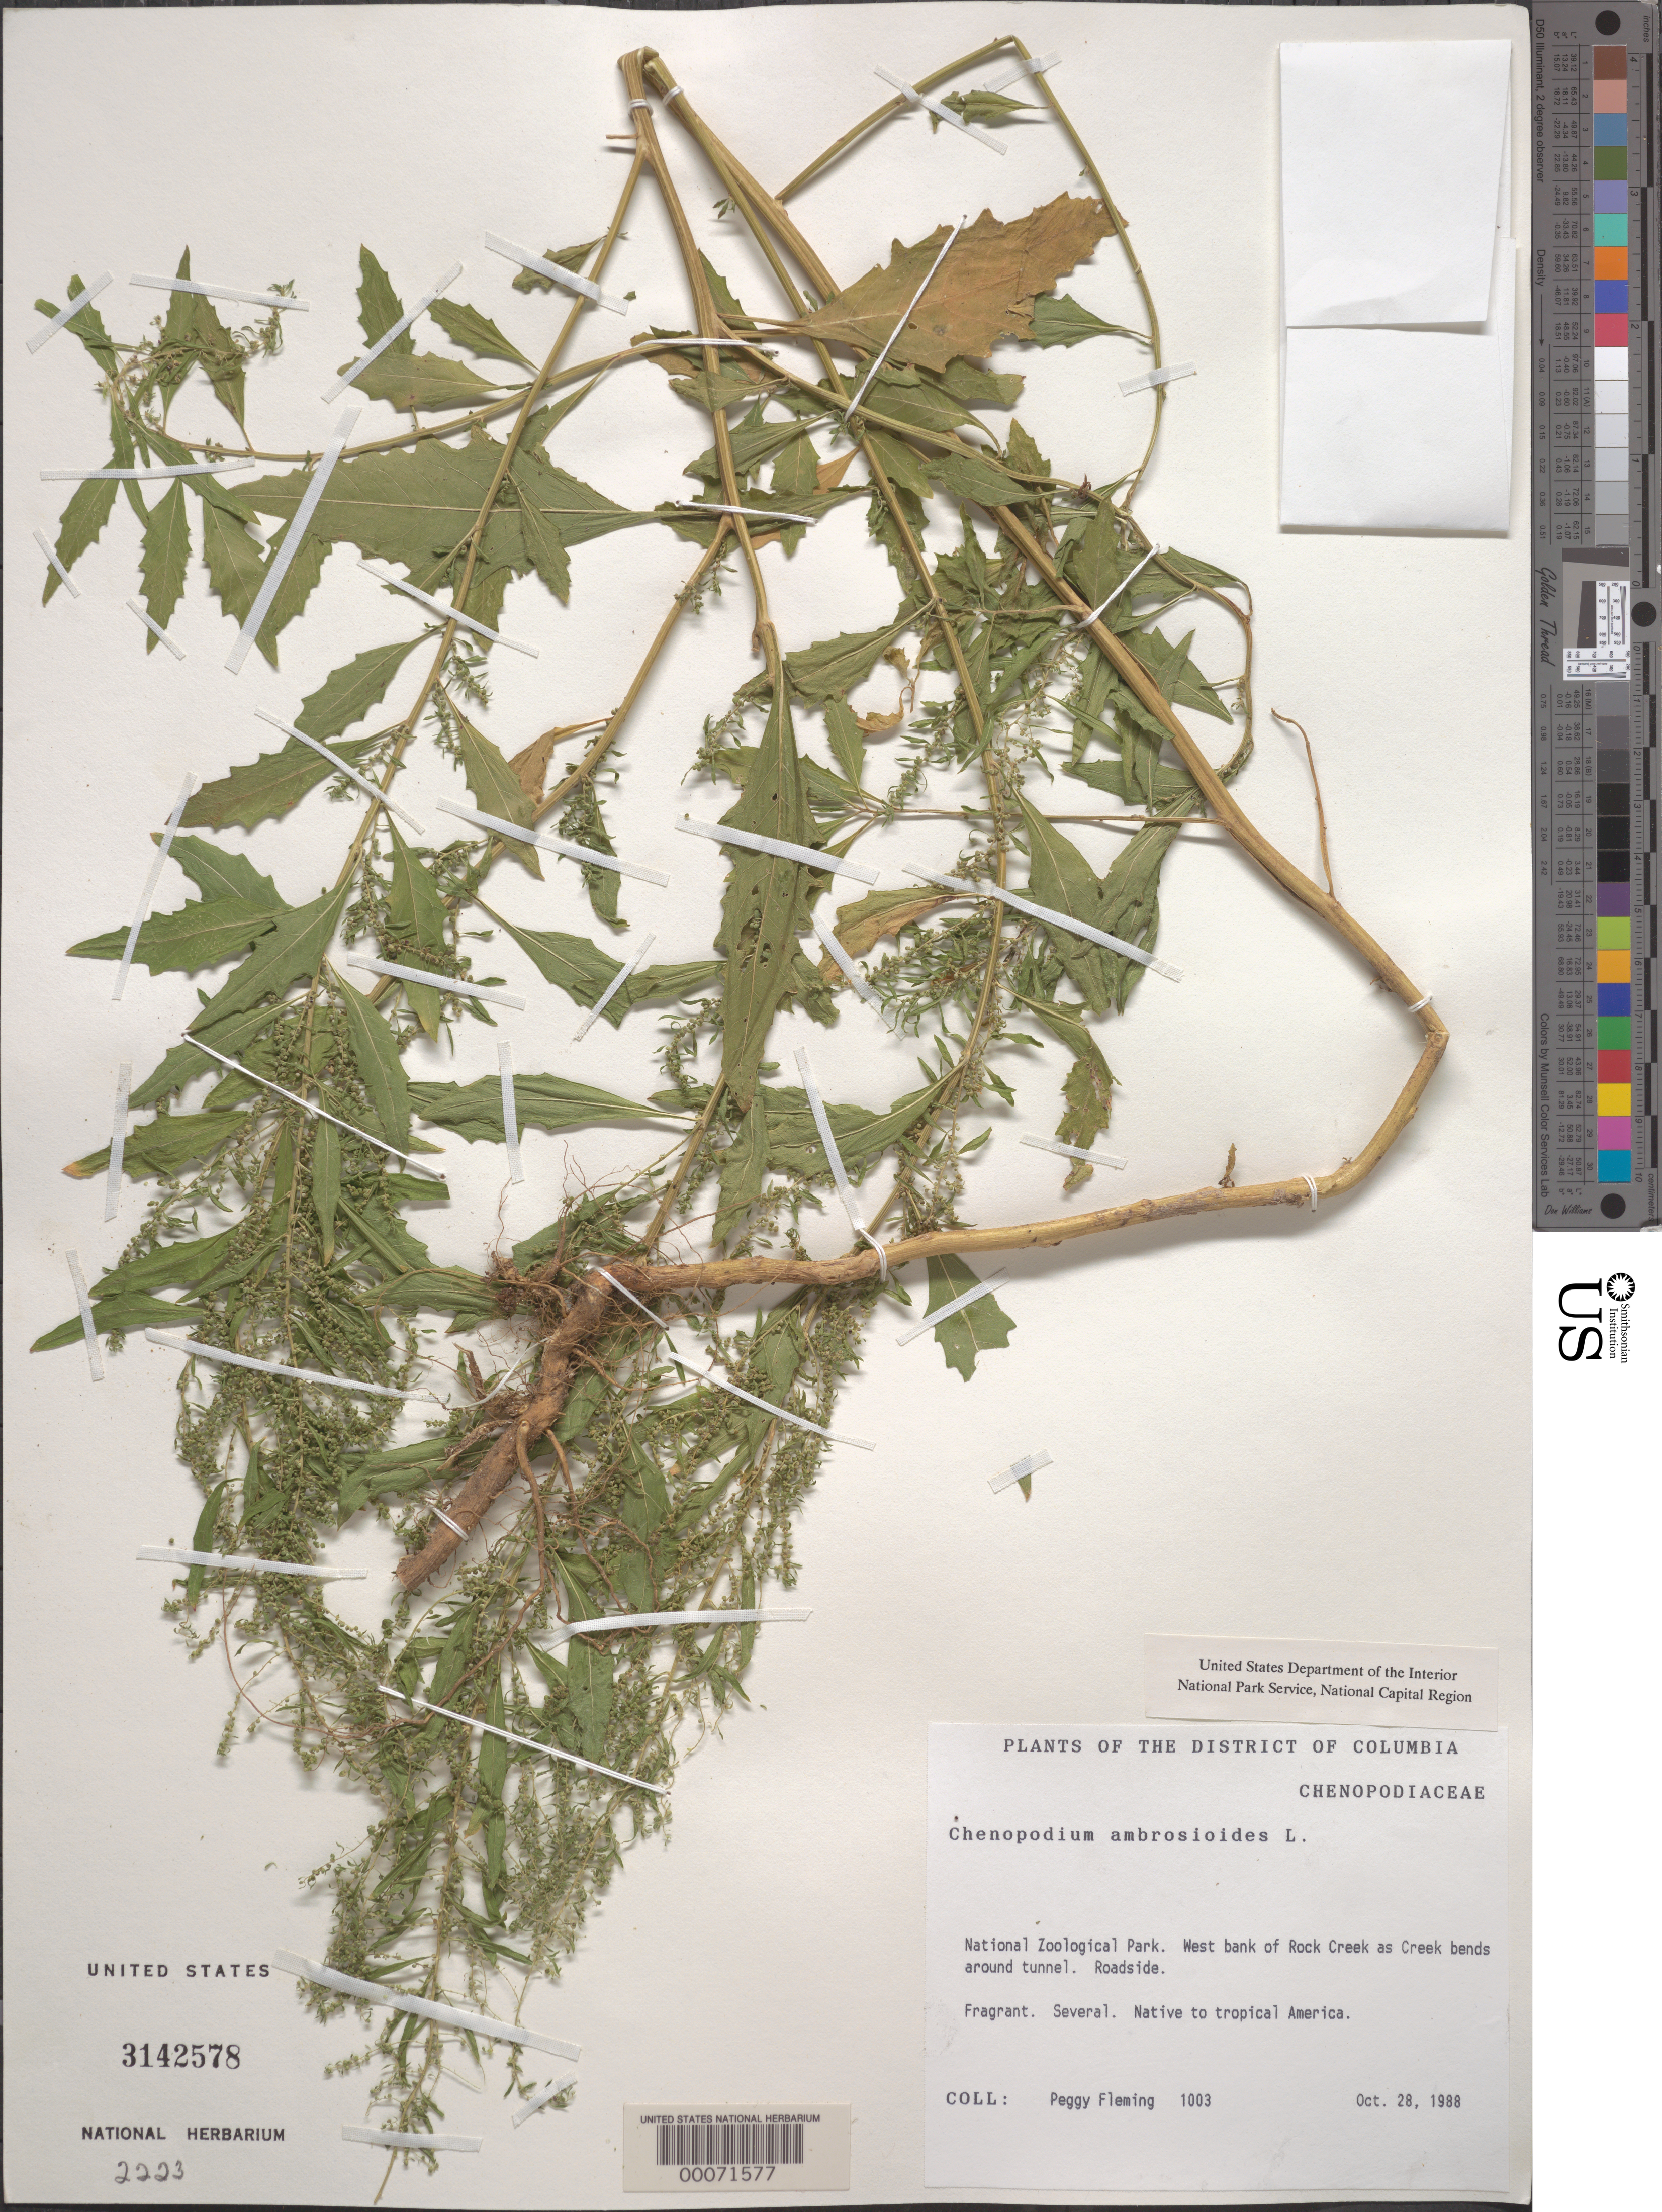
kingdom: Plantae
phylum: Tracheophyta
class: Magnoliopsida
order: Caryophyllales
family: Amaranthaceae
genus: Chenopodium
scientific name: Chenopodium ambrosioides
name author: L.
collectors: P. Fleming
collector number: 1003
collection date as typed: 28 Oct 1988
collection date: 1988-10-28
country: United States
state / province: District of Columbia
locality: National Zoological Park, Rock Creek near Tunnel Rock Creek Park & vicinity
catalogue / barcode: US 3142578